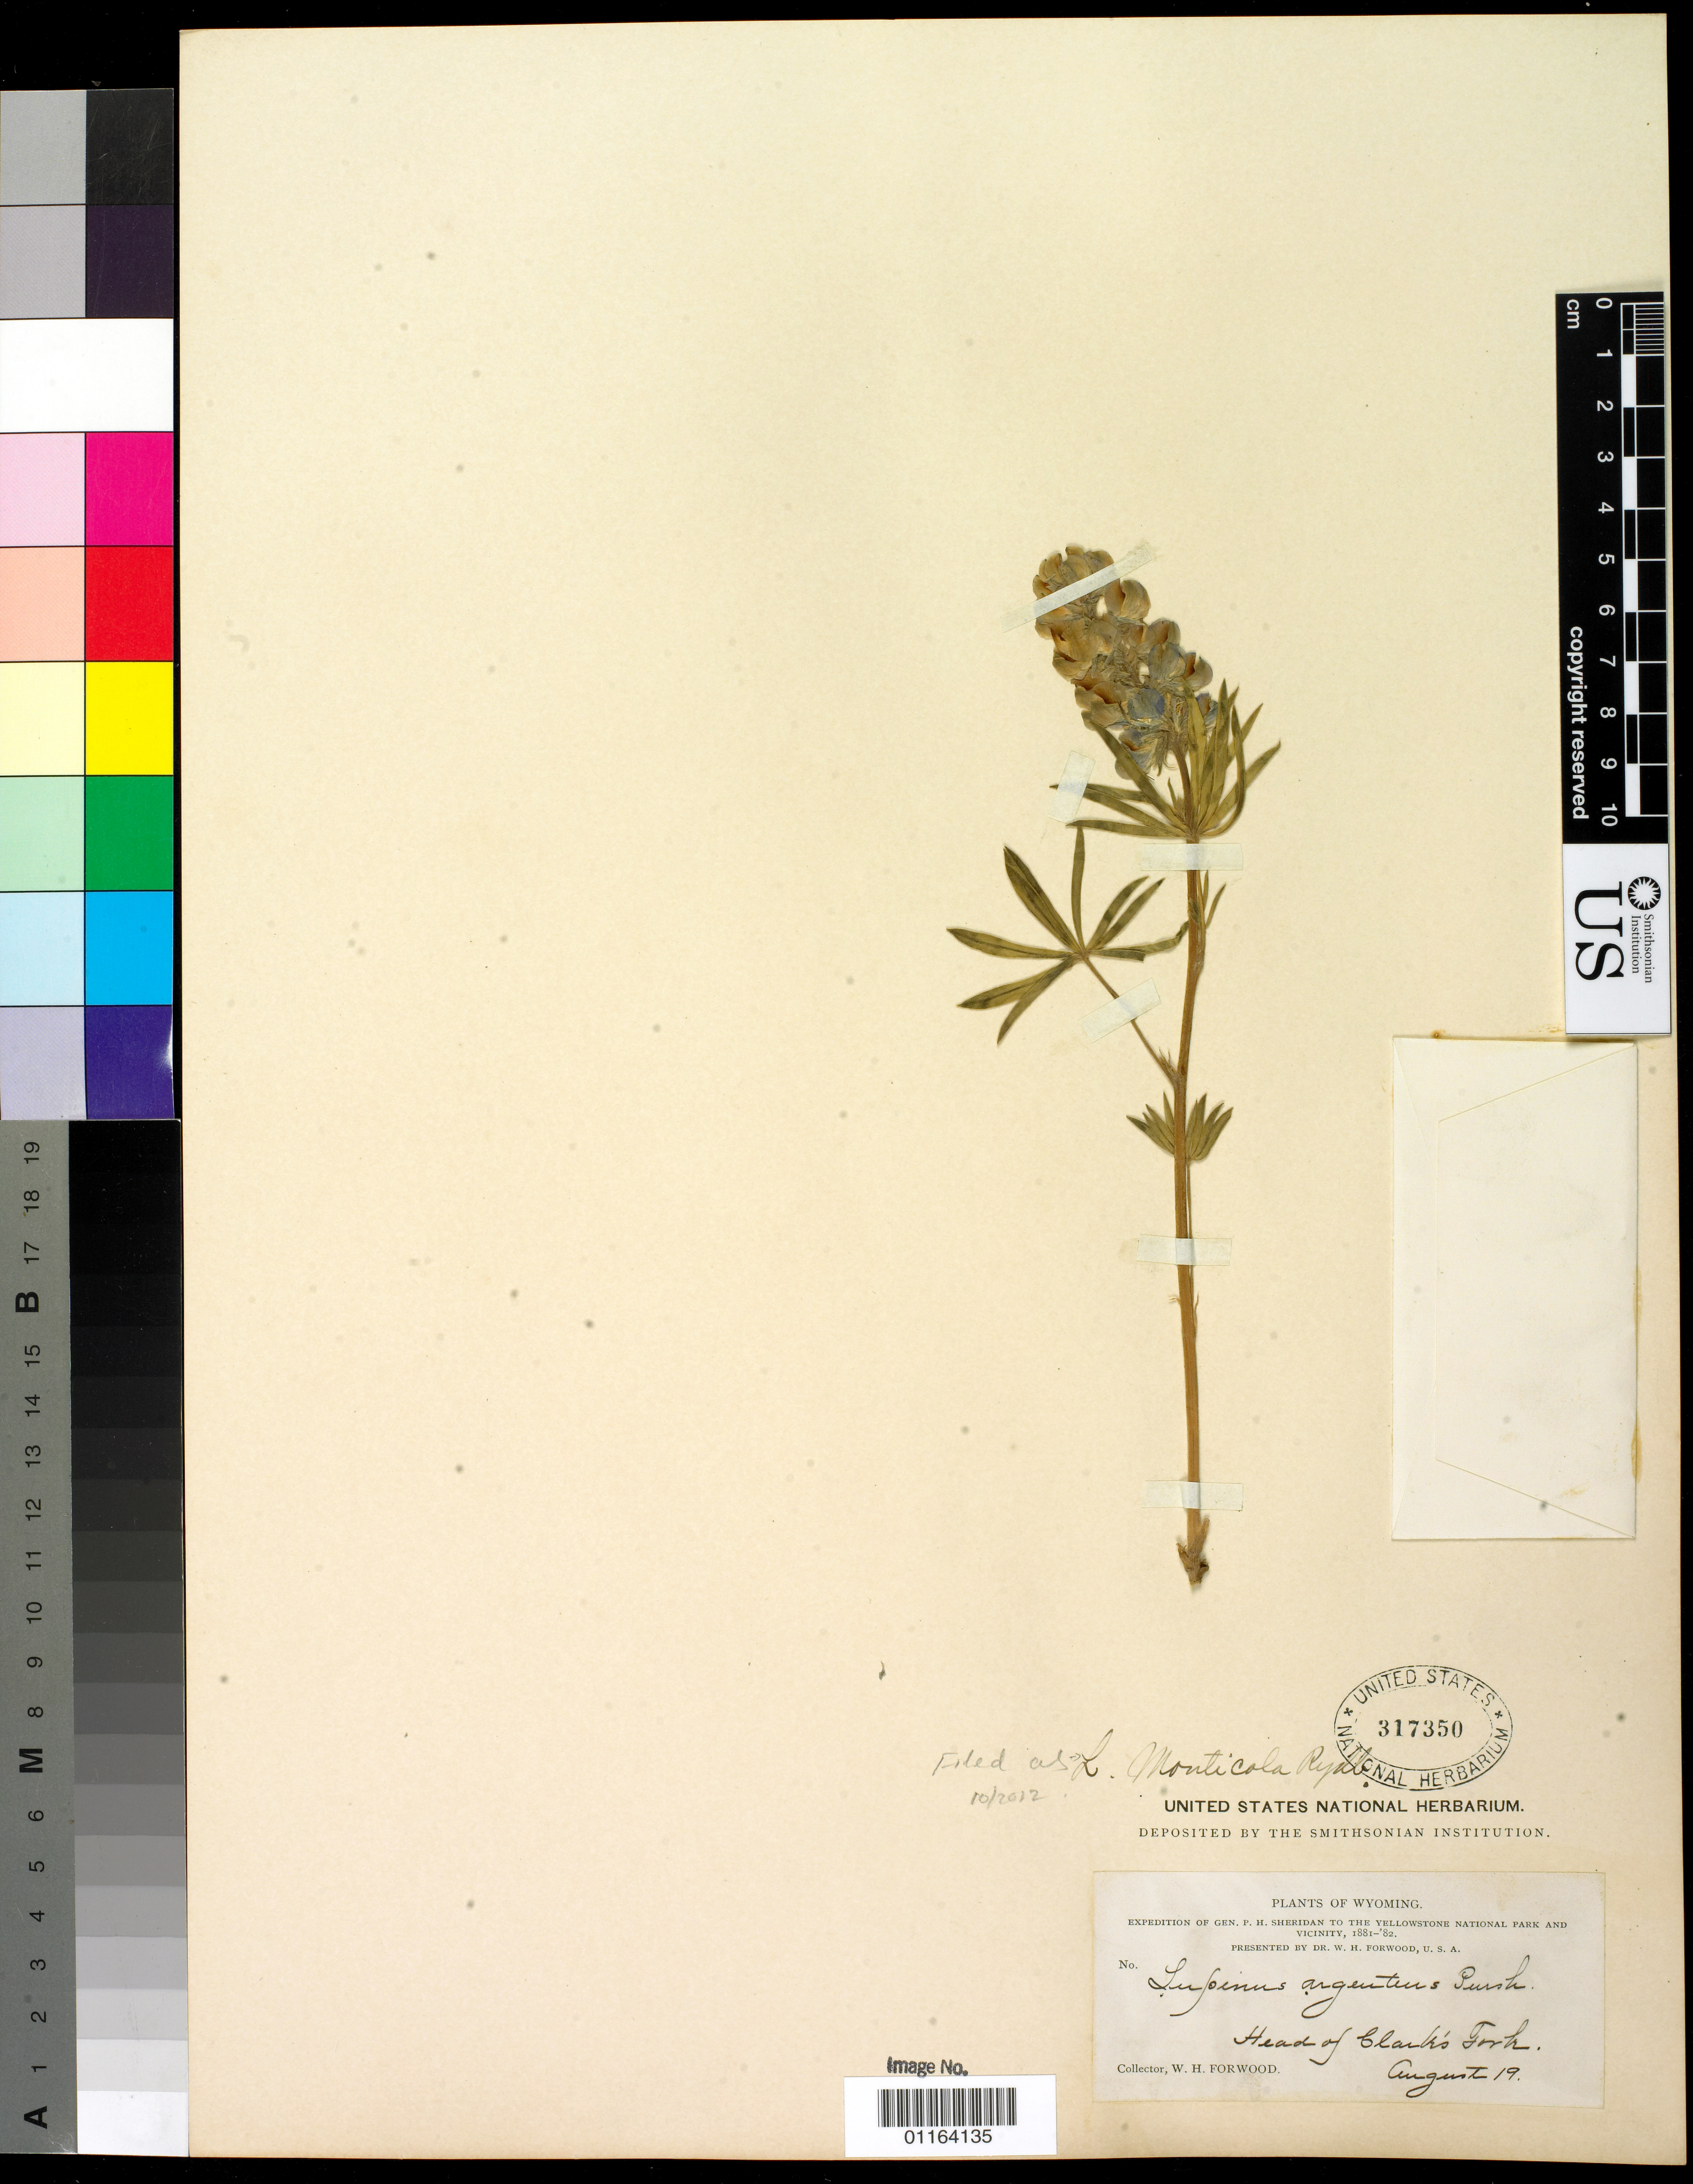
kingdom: Plantae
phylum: Tracheophyta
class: Magnoliopsida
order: Fabales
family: Fabaceae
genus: Lupinus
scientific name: Lupinus monticola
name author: Rydb.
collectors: W. Forwood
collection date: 1881-08-19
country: United States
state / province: Wyoming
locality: Head of Clark's Fork.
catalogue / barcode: US 317350